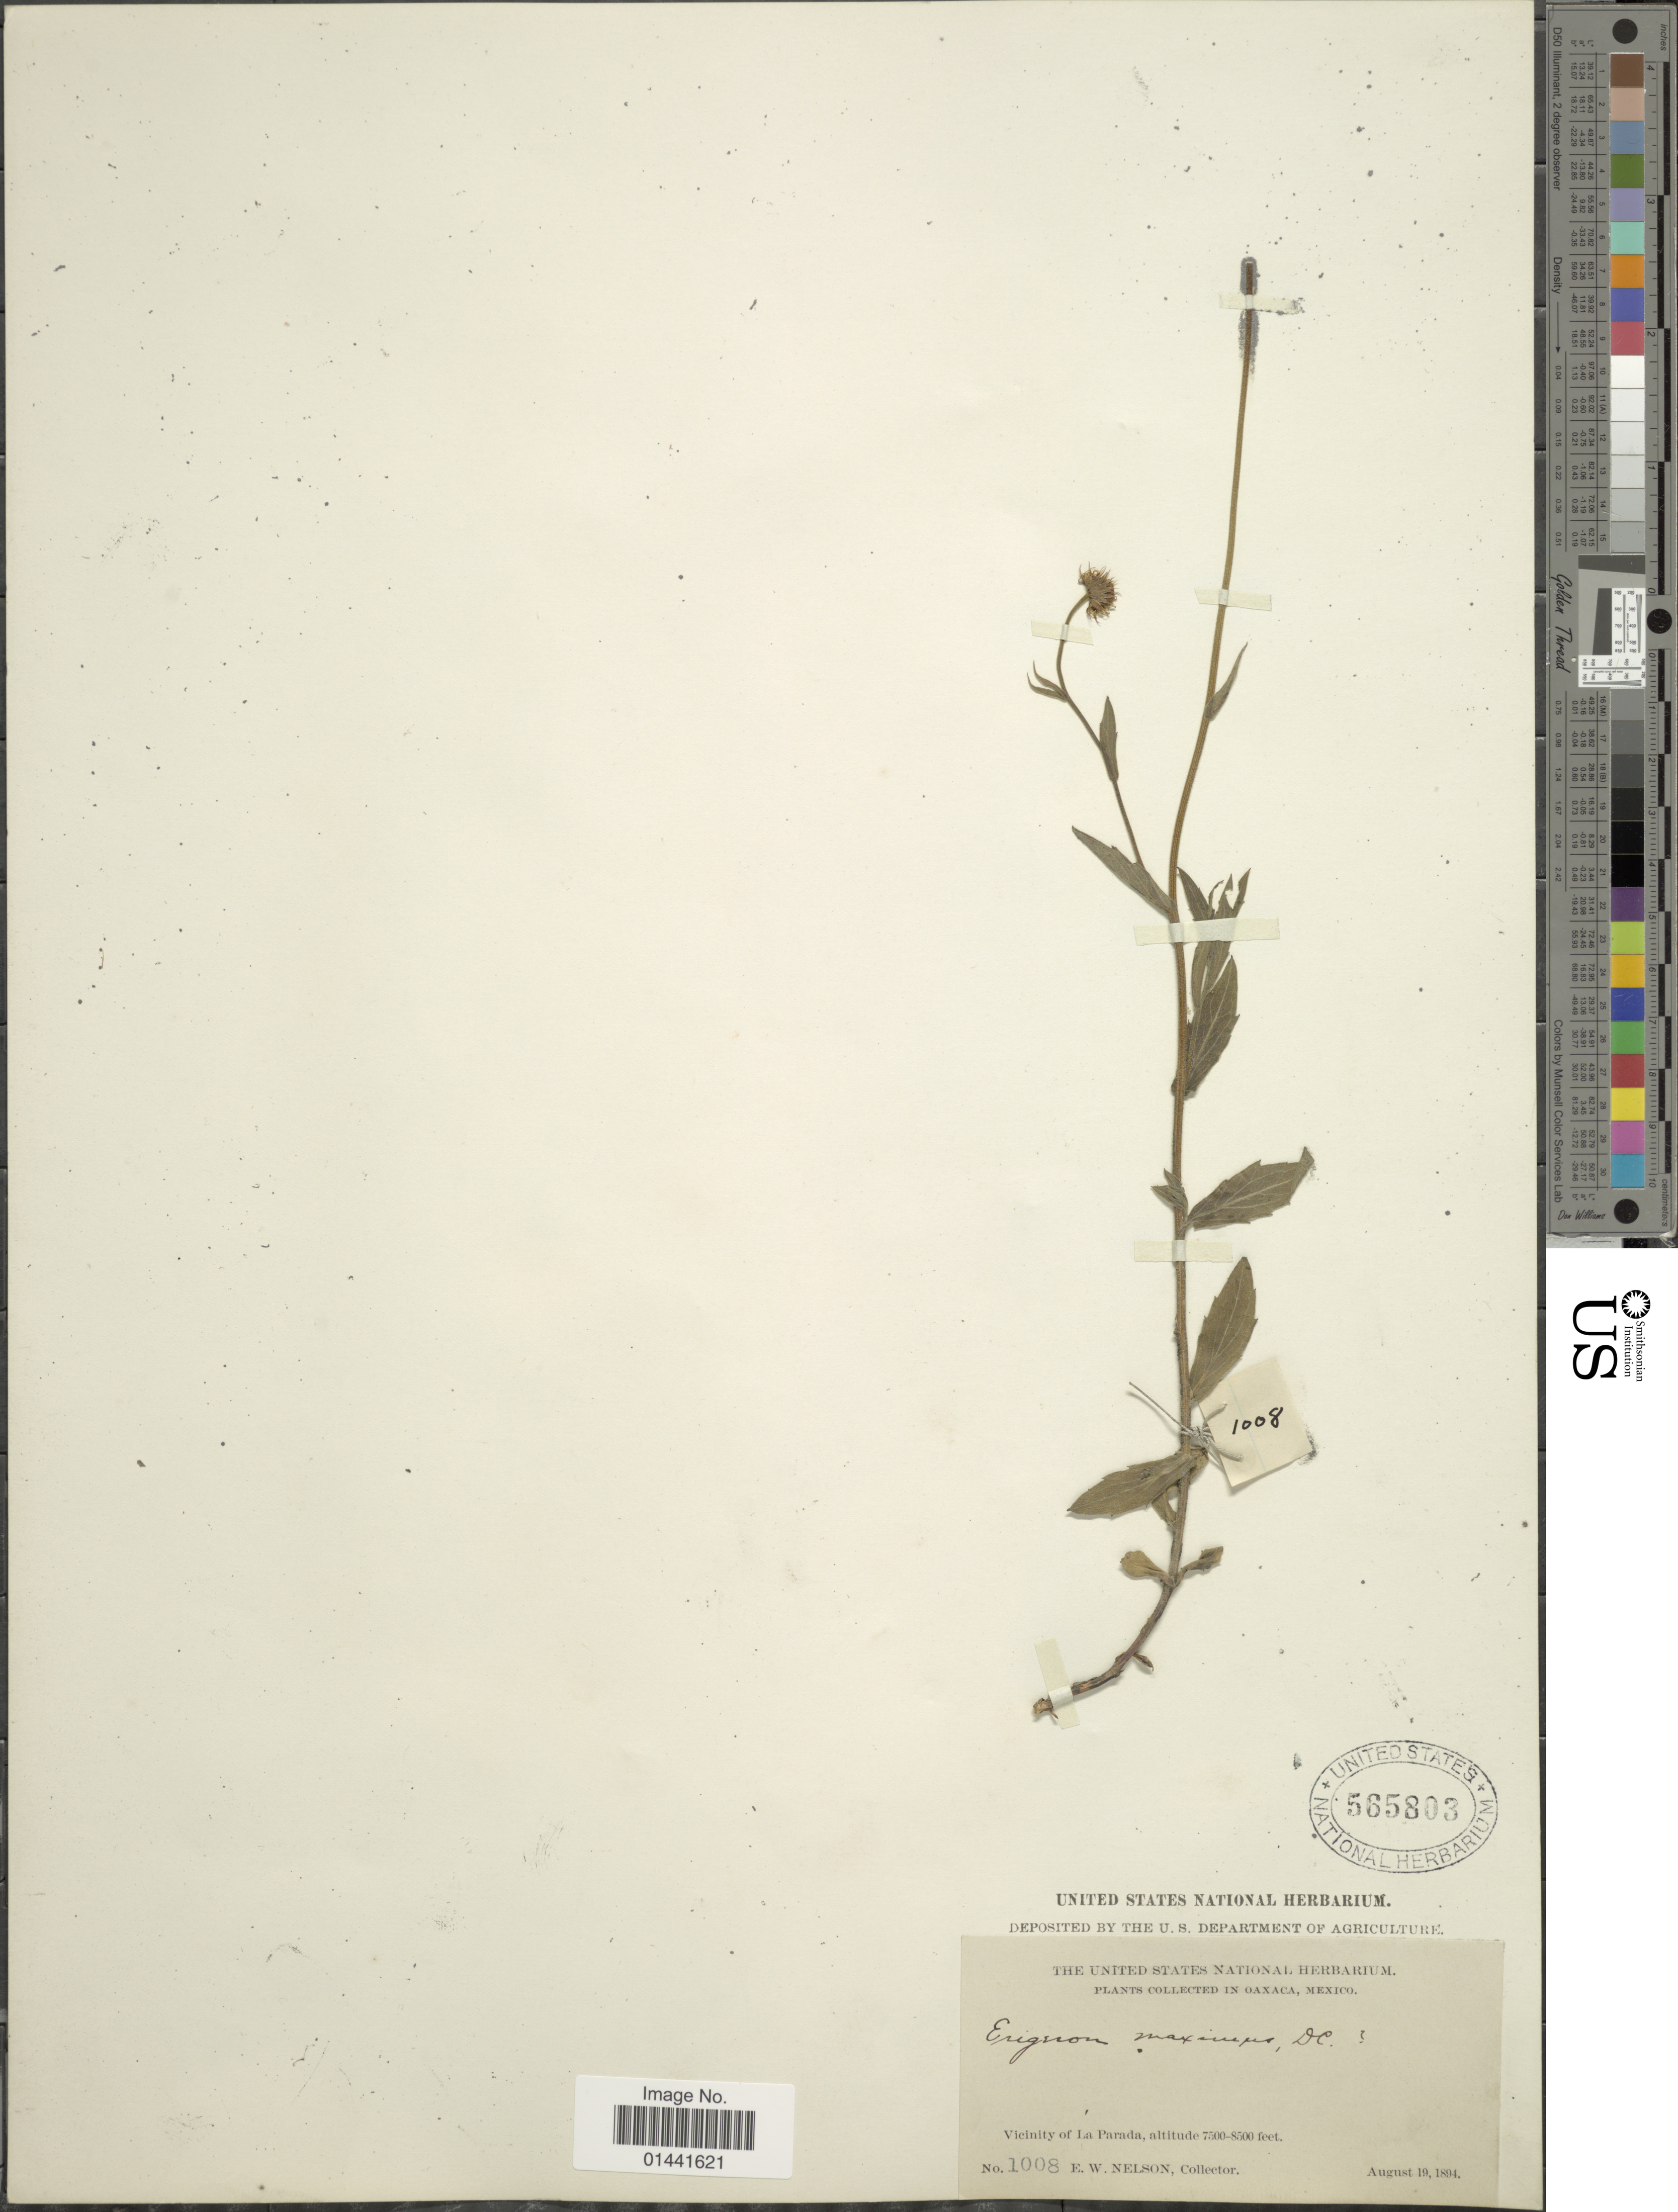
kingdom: Plantae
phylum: Tracheophyta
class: Magnoliopsida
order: Asterales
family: Asteraceae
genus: Erigeron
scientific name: Erigeron maximus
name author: Otto ex DC.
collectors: E. W. Nelson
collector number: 1008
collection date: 1894-08-19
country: Mexico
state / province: Oaxaca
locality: Vicinity of La Parada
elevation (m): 2286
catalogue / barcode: US 565803